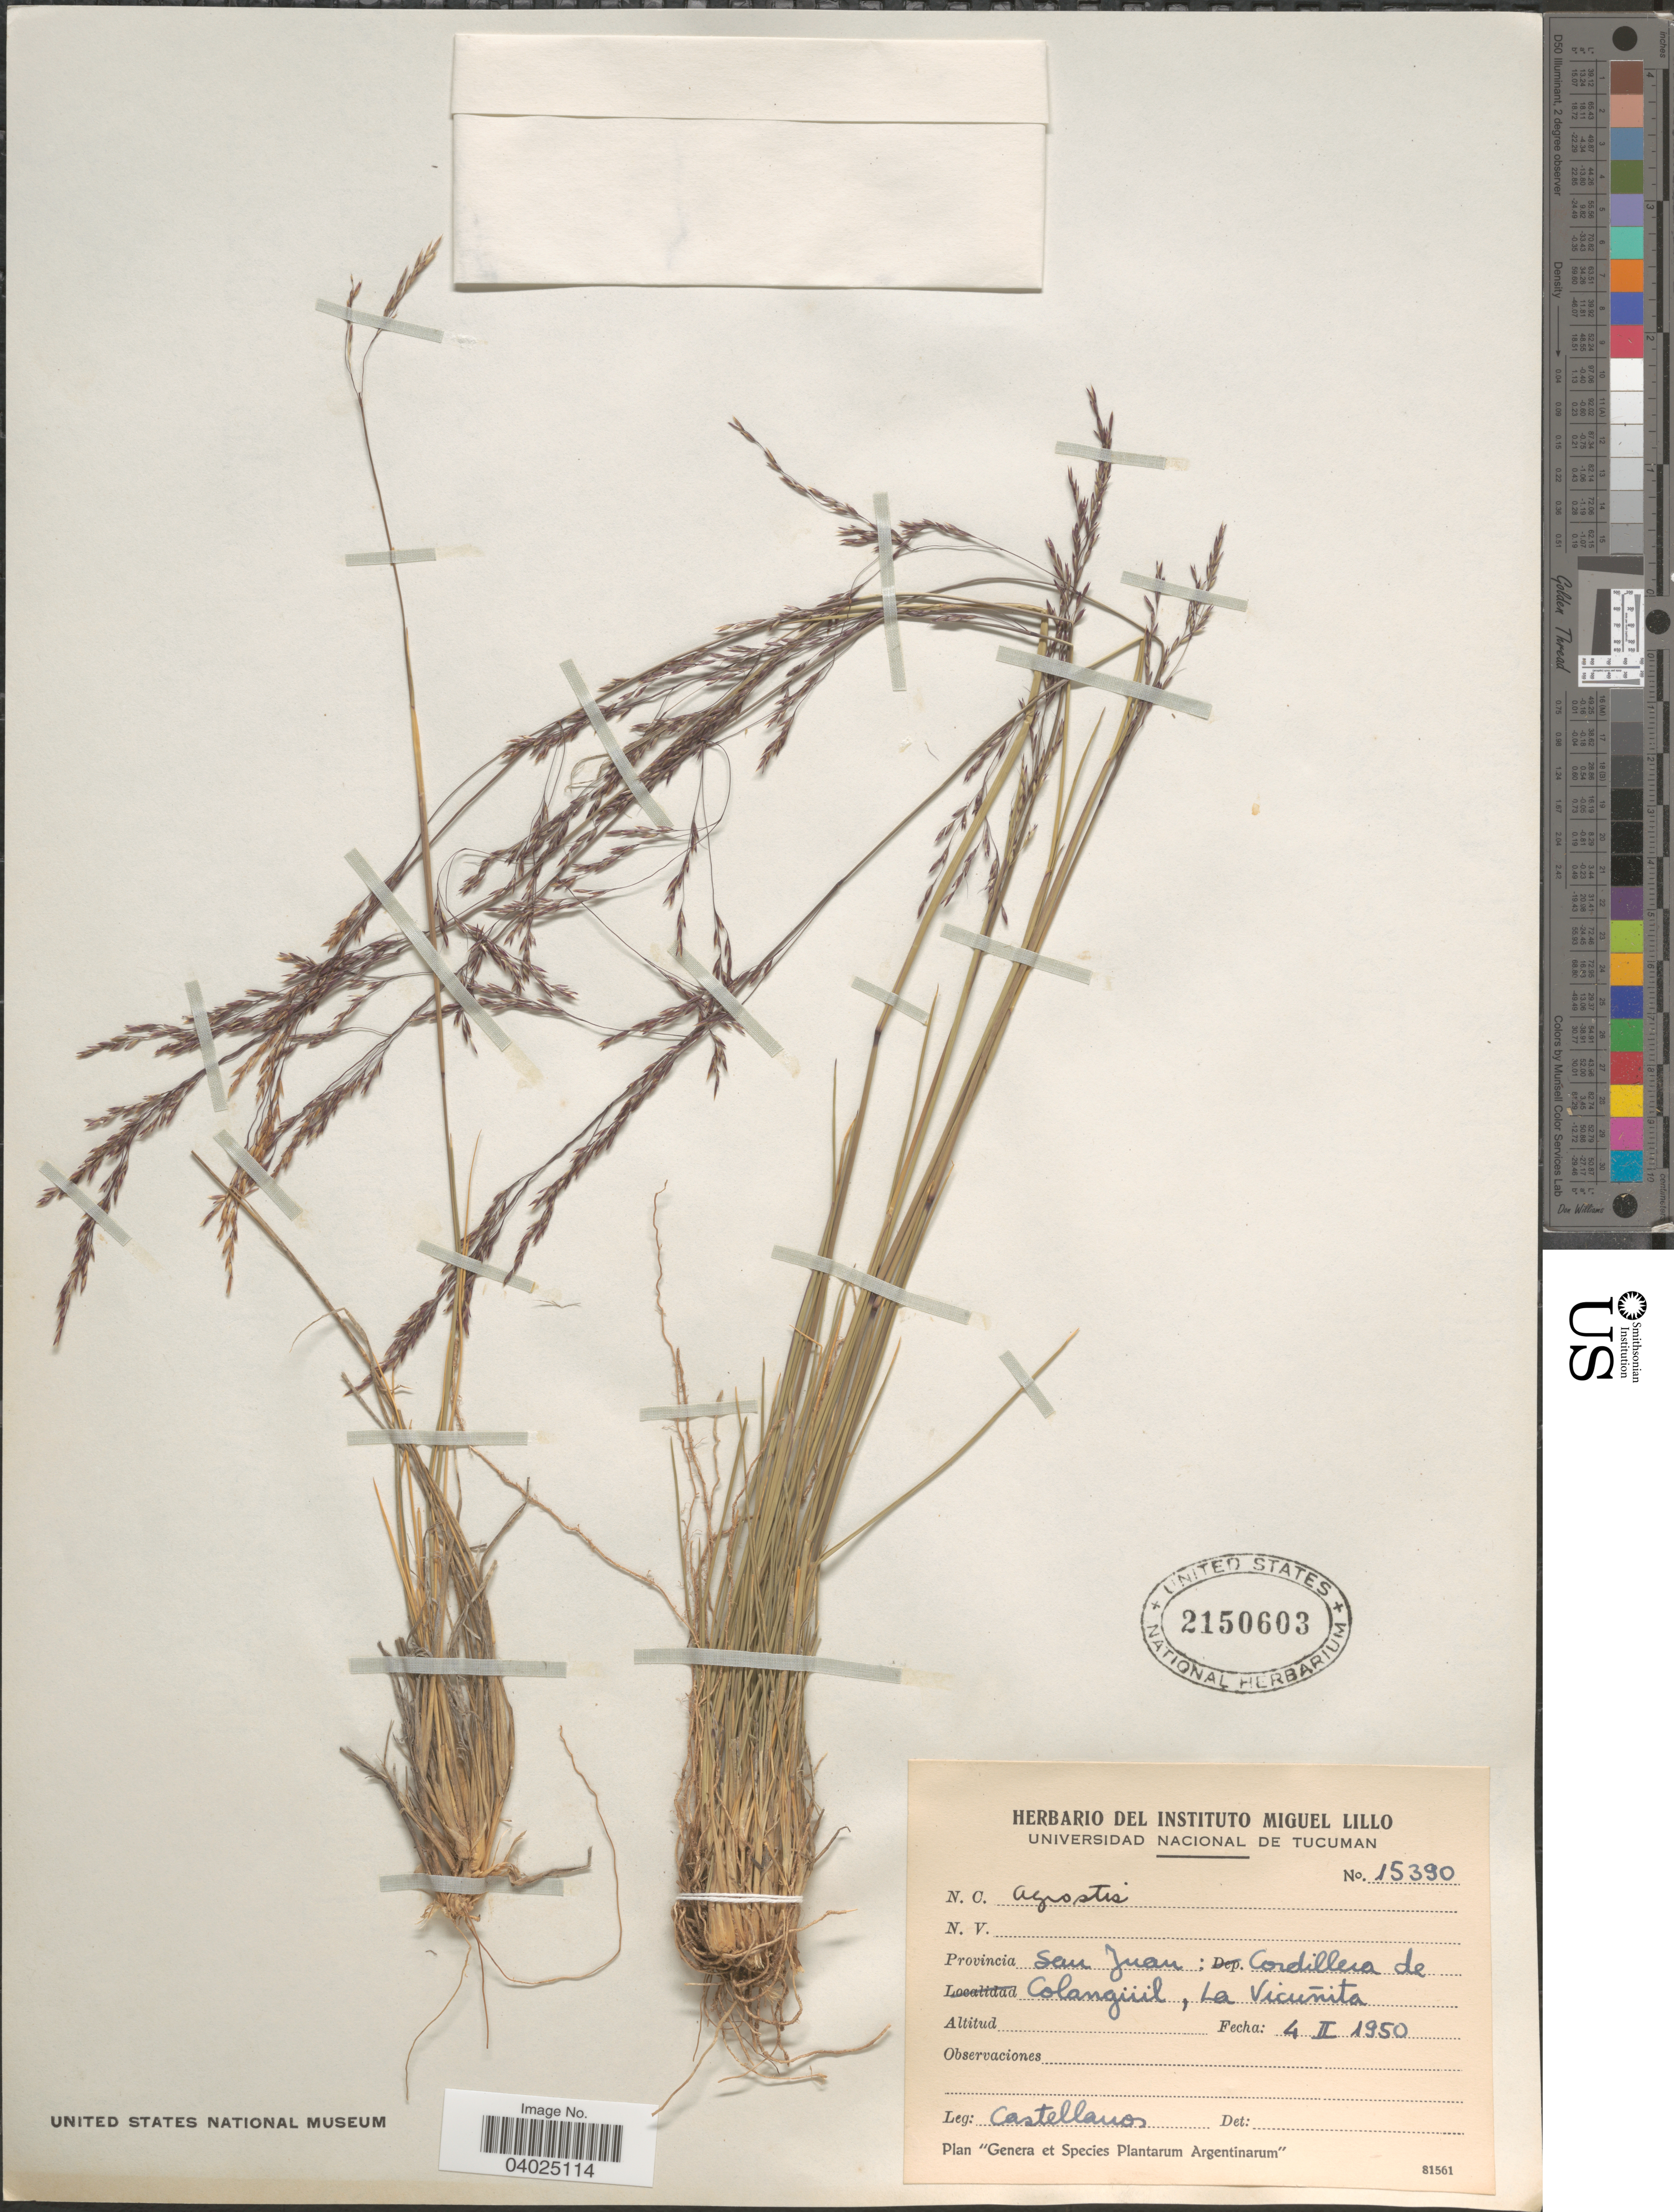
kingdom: Plantae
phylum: Tracheophyta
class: Liliopsida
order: Poales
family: Poaceae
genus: Agrostis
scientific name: Agrostis sp.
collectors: -- Castellanos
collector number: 15390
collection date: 1950-02-04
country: Argentina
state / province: San Juan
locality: Cordillera de Colangüil, La Vicuñita.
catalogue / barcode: US 2150603